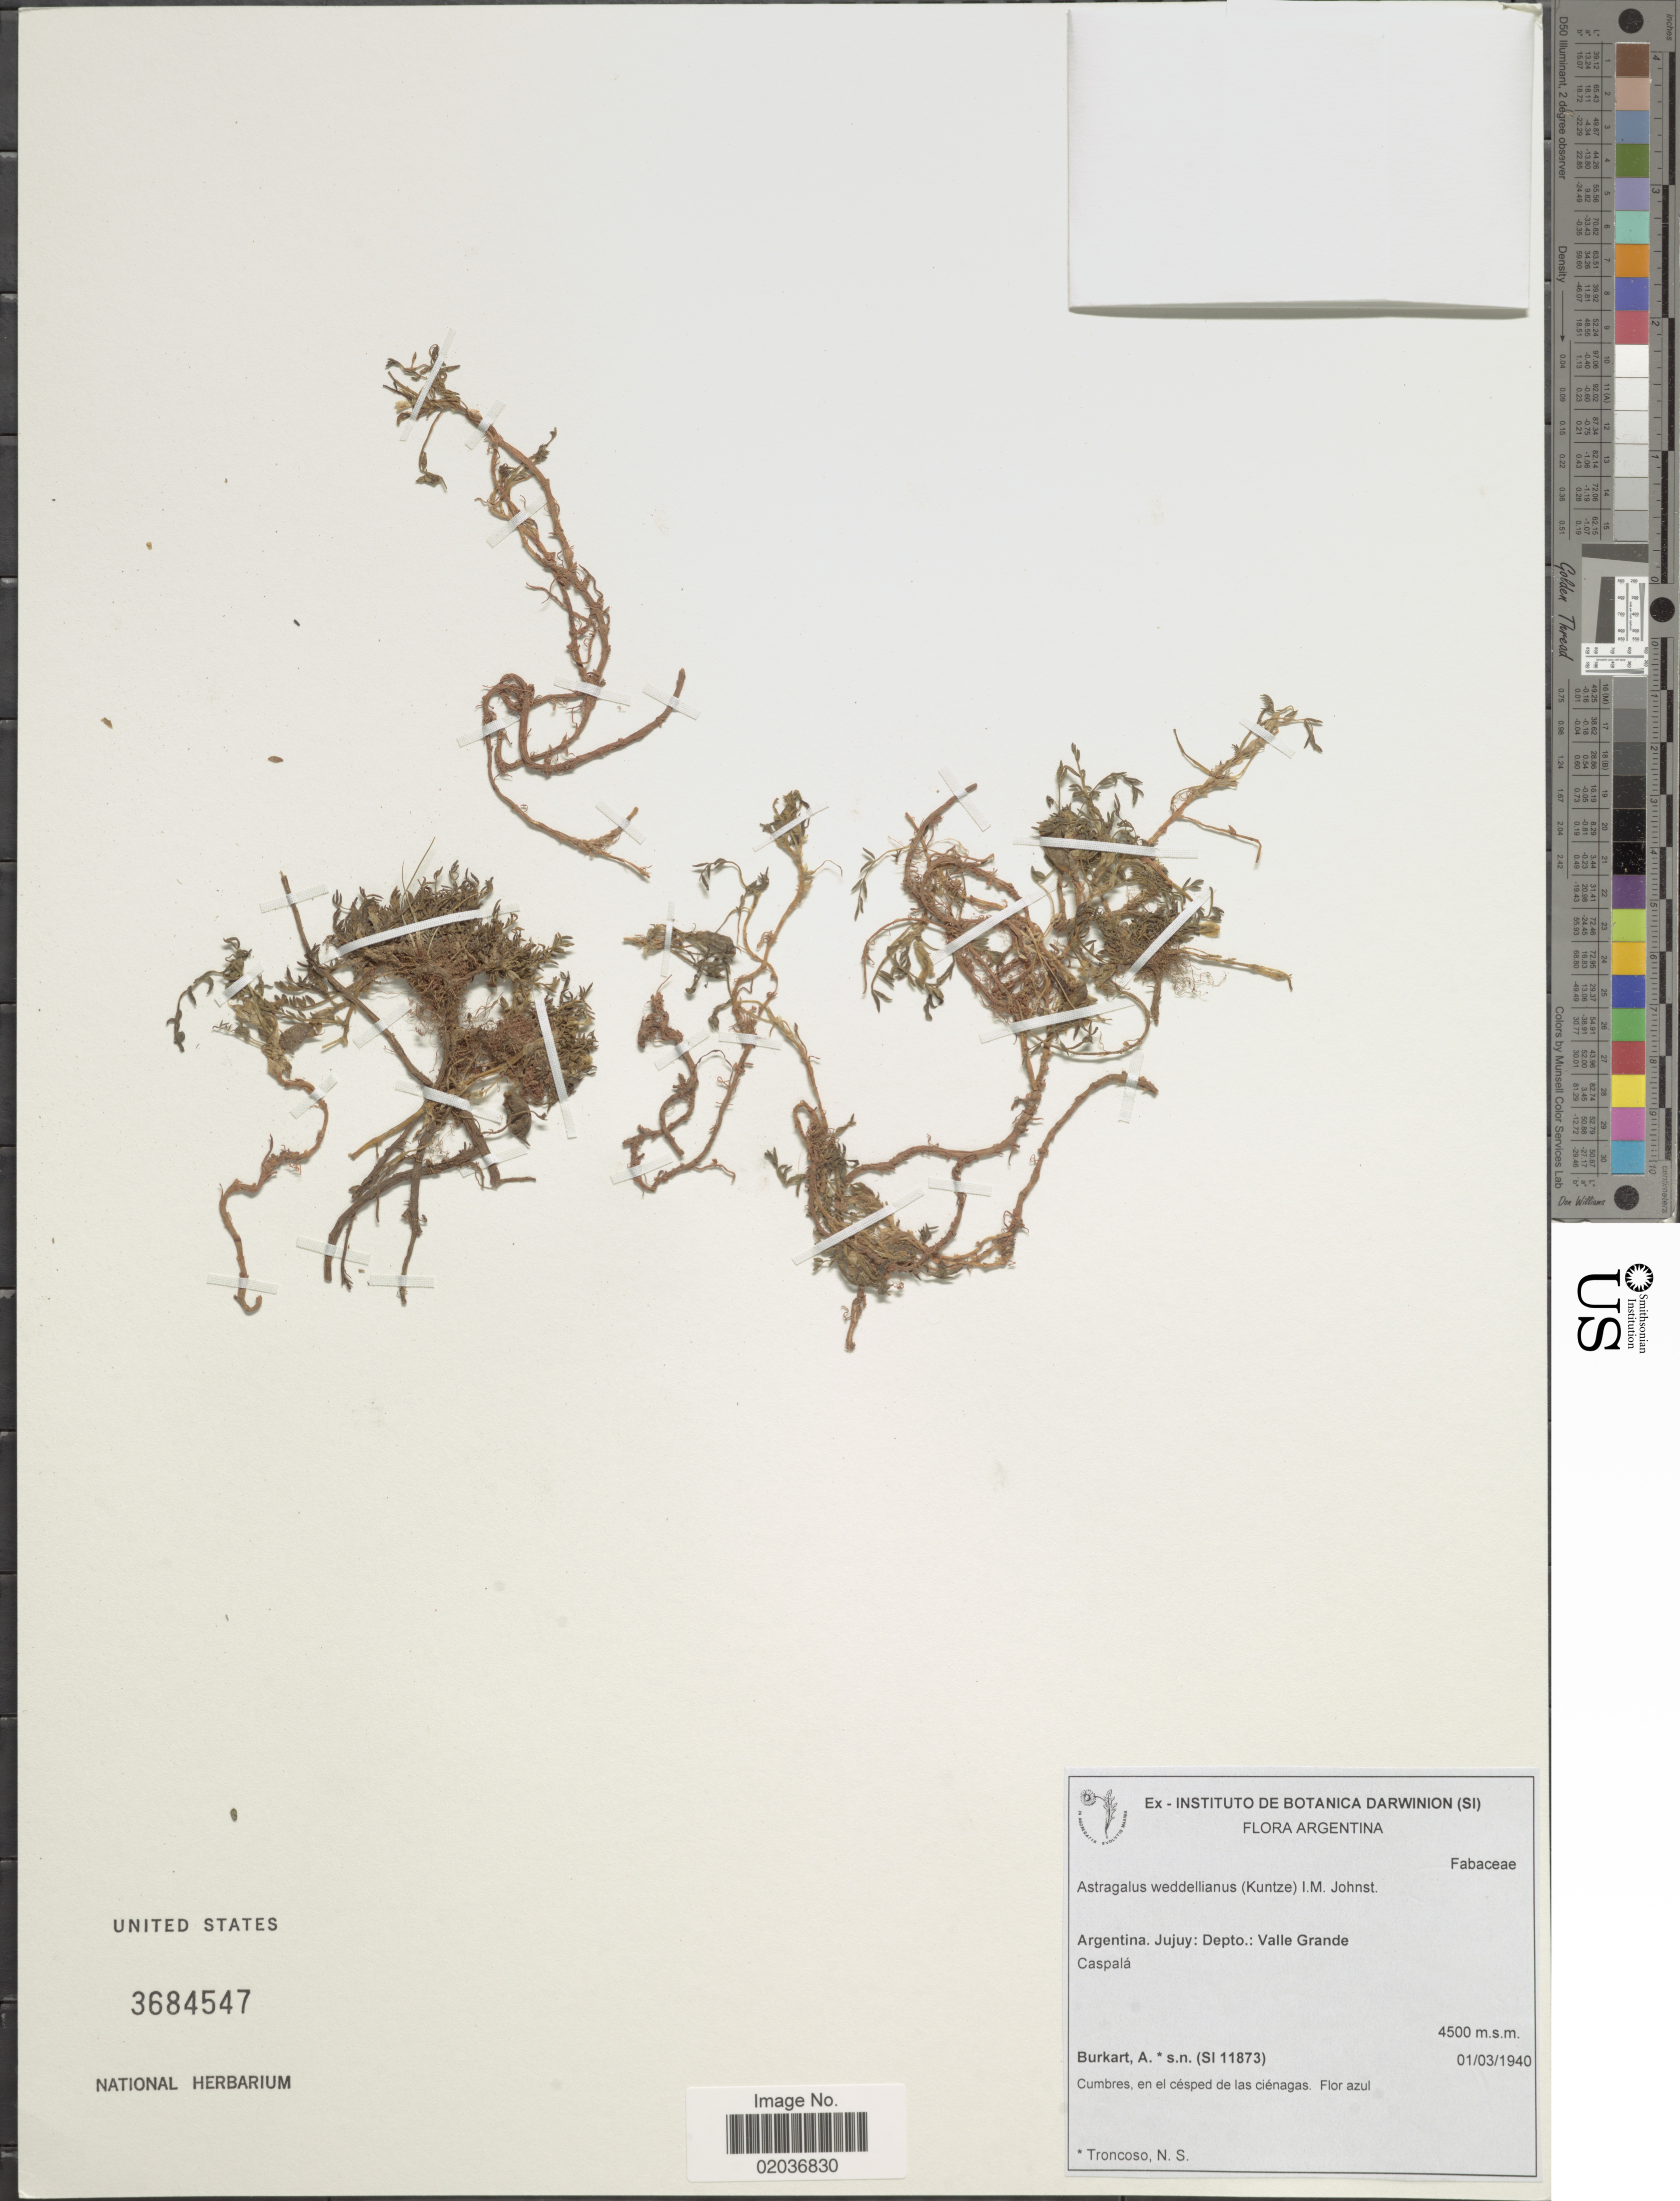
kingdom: Plantae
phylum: Tracheophyta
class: Magnoliopsida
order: Fabales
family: Fabaceae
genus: Astragalus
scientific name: Astragalus weddellianus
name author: I.M. Johnst.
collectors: A. E. Burkart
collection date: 1940-03-01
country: Argentina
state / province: Jujuy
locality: Jujuy: Depto: Valle Grande, Caspalá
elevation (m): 4500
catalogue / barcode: US 3684547